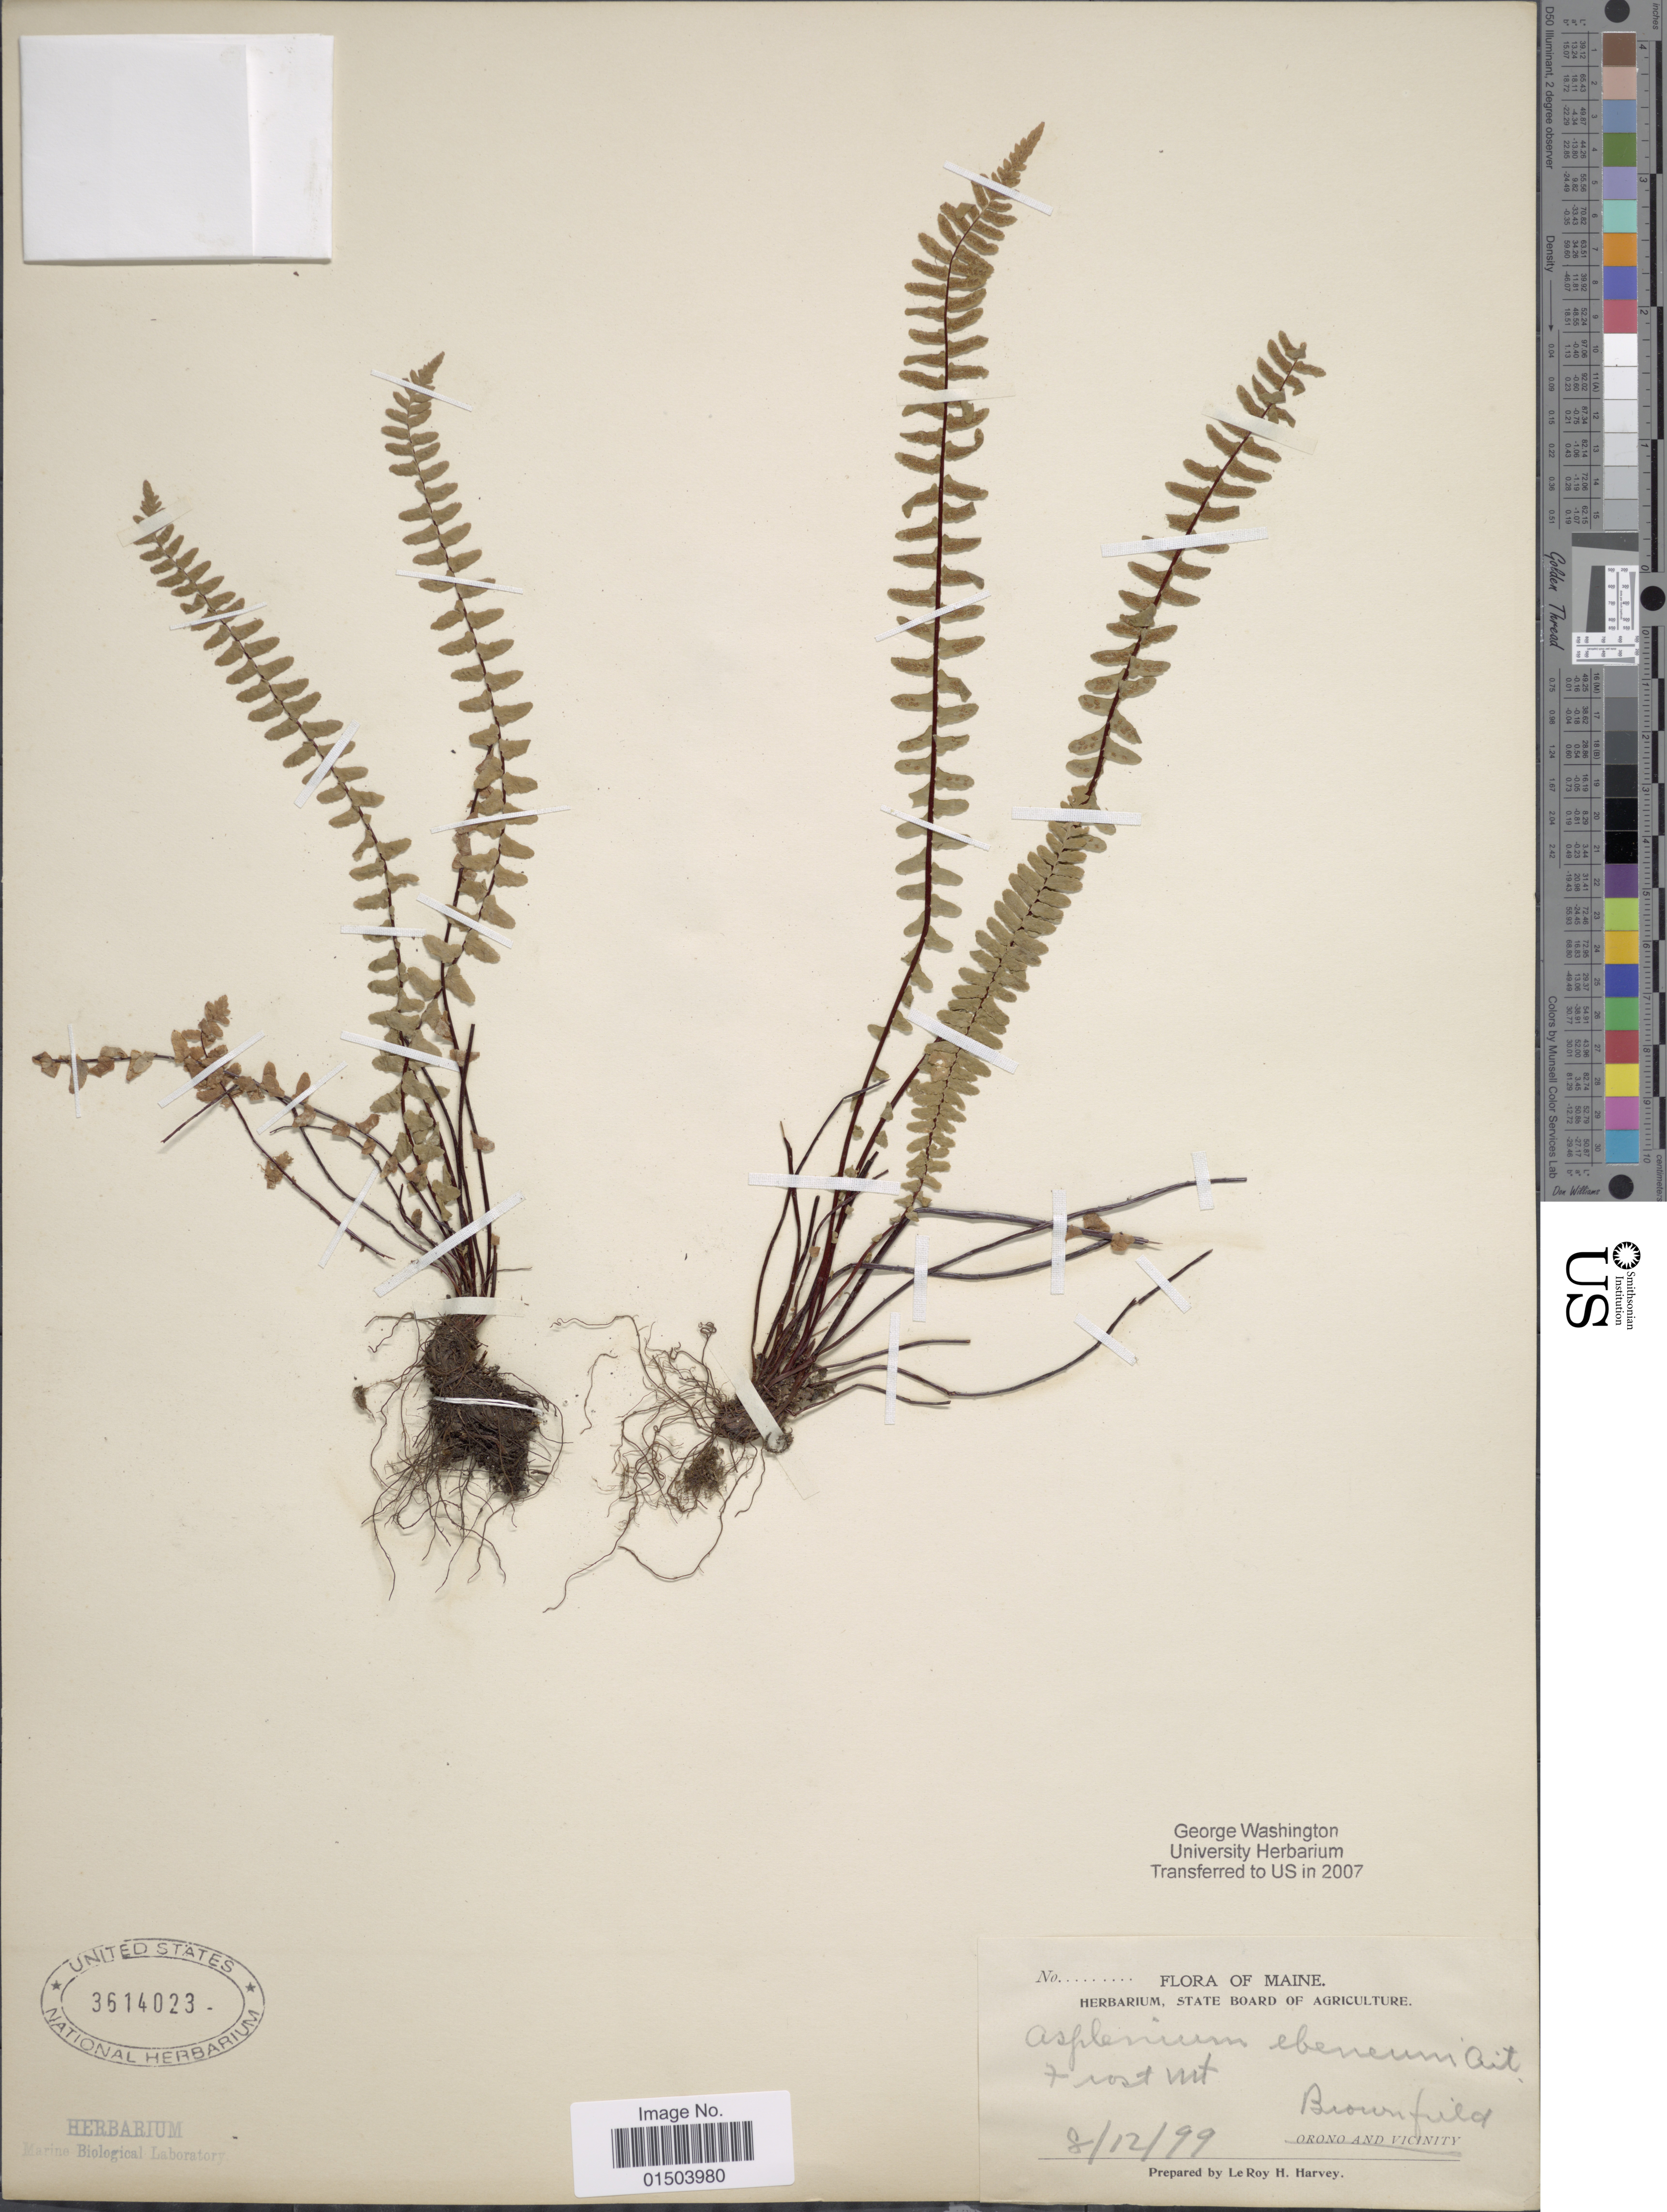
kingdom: Plantae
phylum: Tracheophyta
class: Polypodiopsida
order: Polypodiales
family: Aspleniaceae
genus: Asplenium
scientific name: Asplenium platyneuron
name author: (L.) Britton, Stearns & Poggenb.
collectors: L. H. Harvey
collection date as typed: Transcribed d/m/y: 12/8/99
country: United States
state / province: Maine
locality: Brownfield.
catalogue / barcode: US 3614023